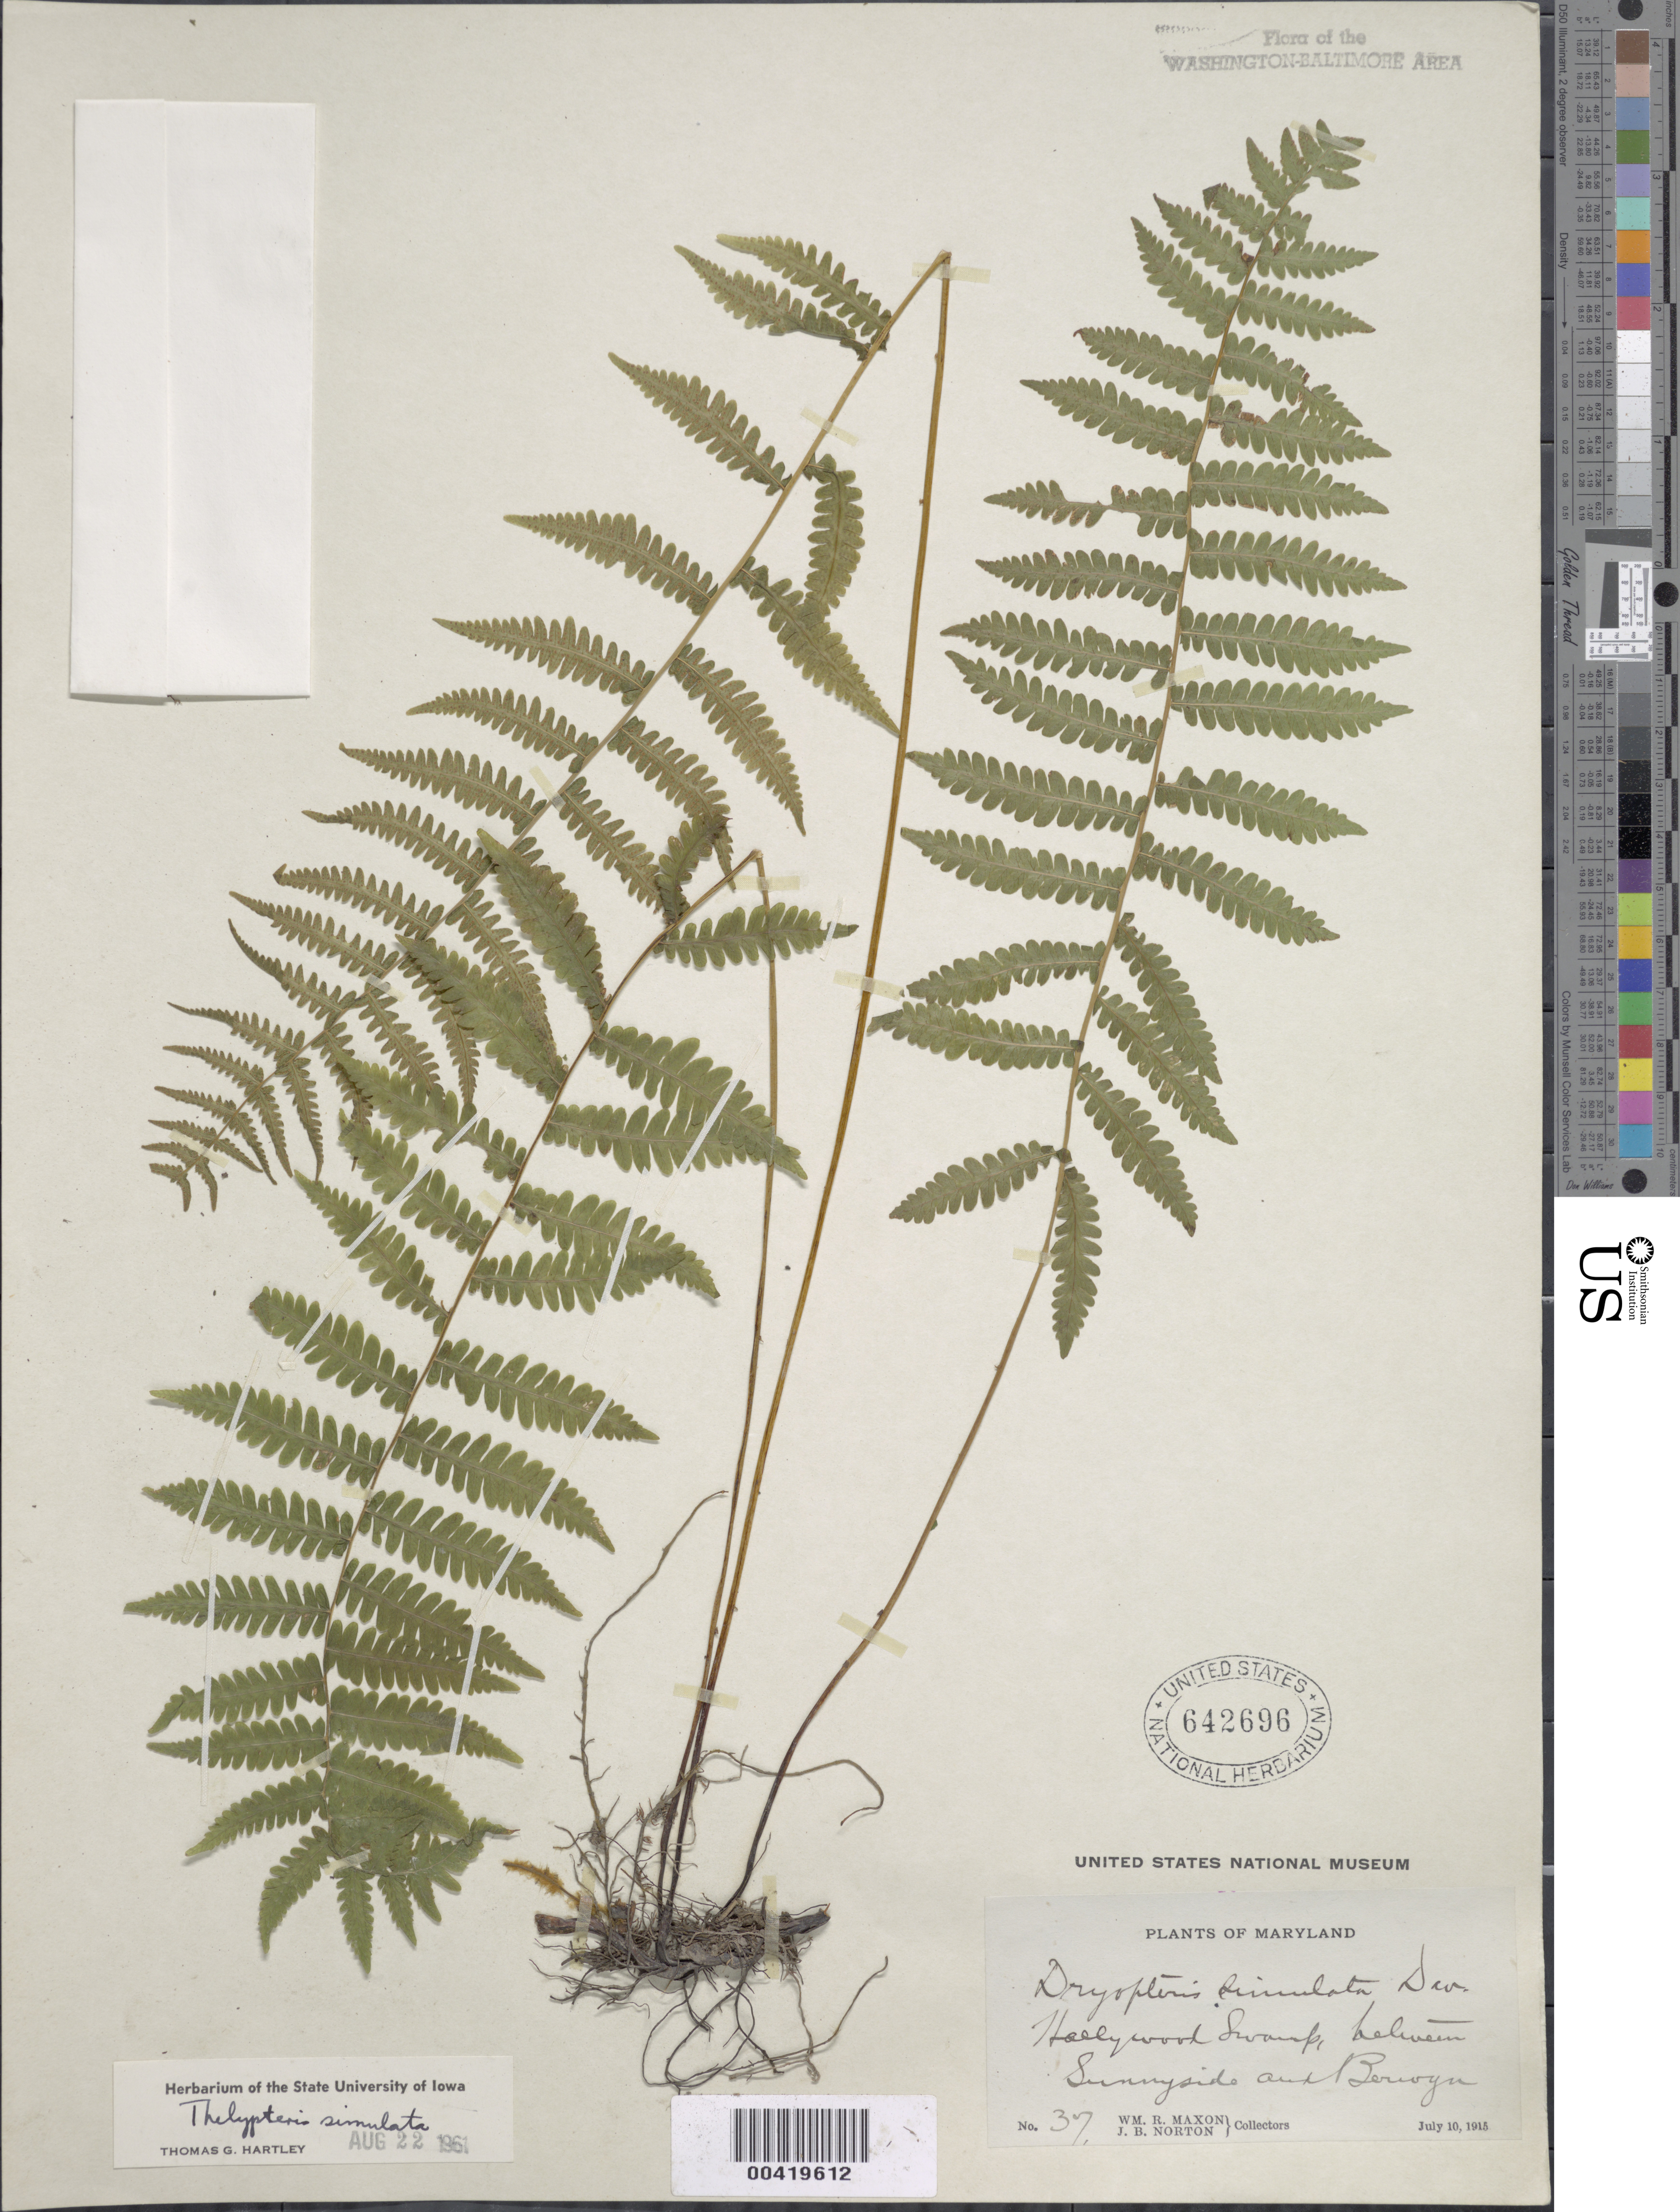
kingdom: Plantae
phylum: Tracheophyta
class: Polypodiopsida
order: Polypodiales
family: Thelypteridaceae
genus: Parathelypteris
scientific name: Parathelypteris simulata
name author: (Davenp.) Holttum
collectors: W. R. Maxon & J. Norton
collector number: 37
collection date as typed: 10 Jul 1915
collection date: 1915-07-10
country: United States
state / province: Maryland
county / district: Prince George's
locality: Hollywood Swamp, between Sunnyside and Berwyn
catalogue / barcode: US 642696